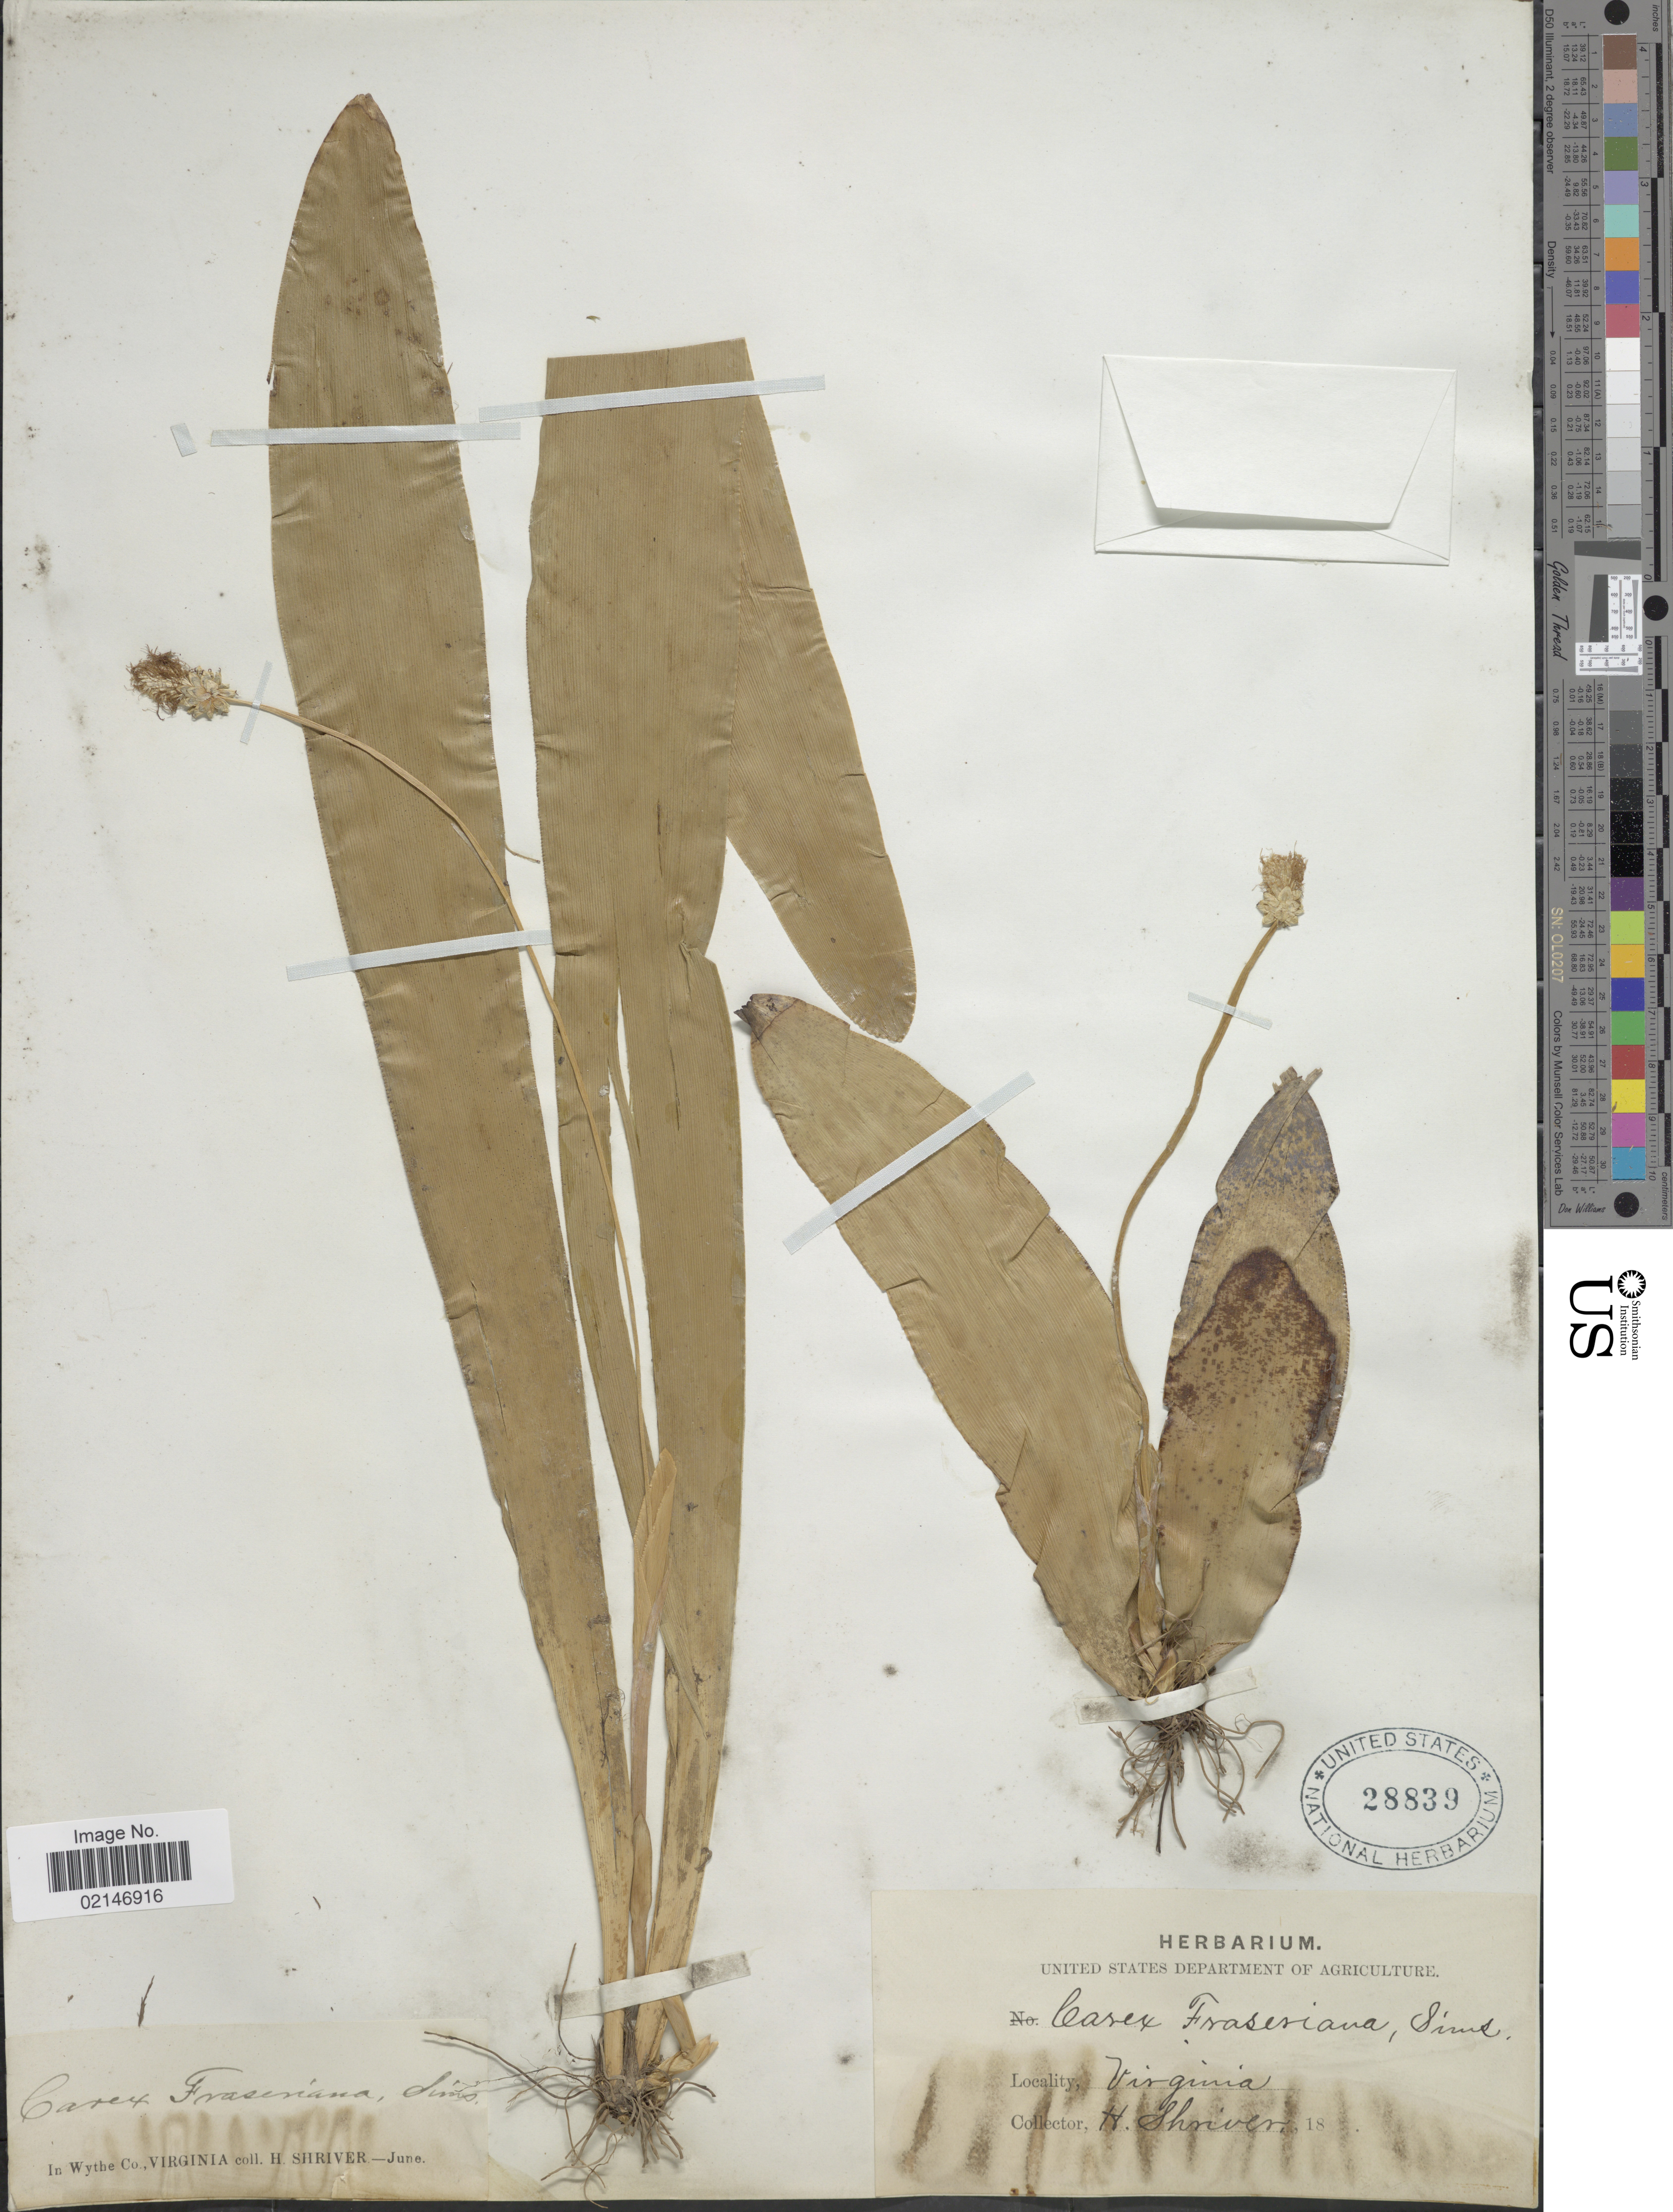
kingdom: Plantae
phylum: Tracheophyta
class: Liliopsida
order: Poales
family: Cyperaceae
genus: Carex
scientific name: Carex fraseriana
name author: Ker Gawl.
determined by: Strong, Mark T., (BOT), Smithsonian Institution - National Museum of Natural History (UNITED STATES)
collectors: H. Shriver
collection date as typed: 18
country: United States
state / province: Virginia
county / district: Wythe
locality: In Wythe Co.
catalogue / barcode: US 28839